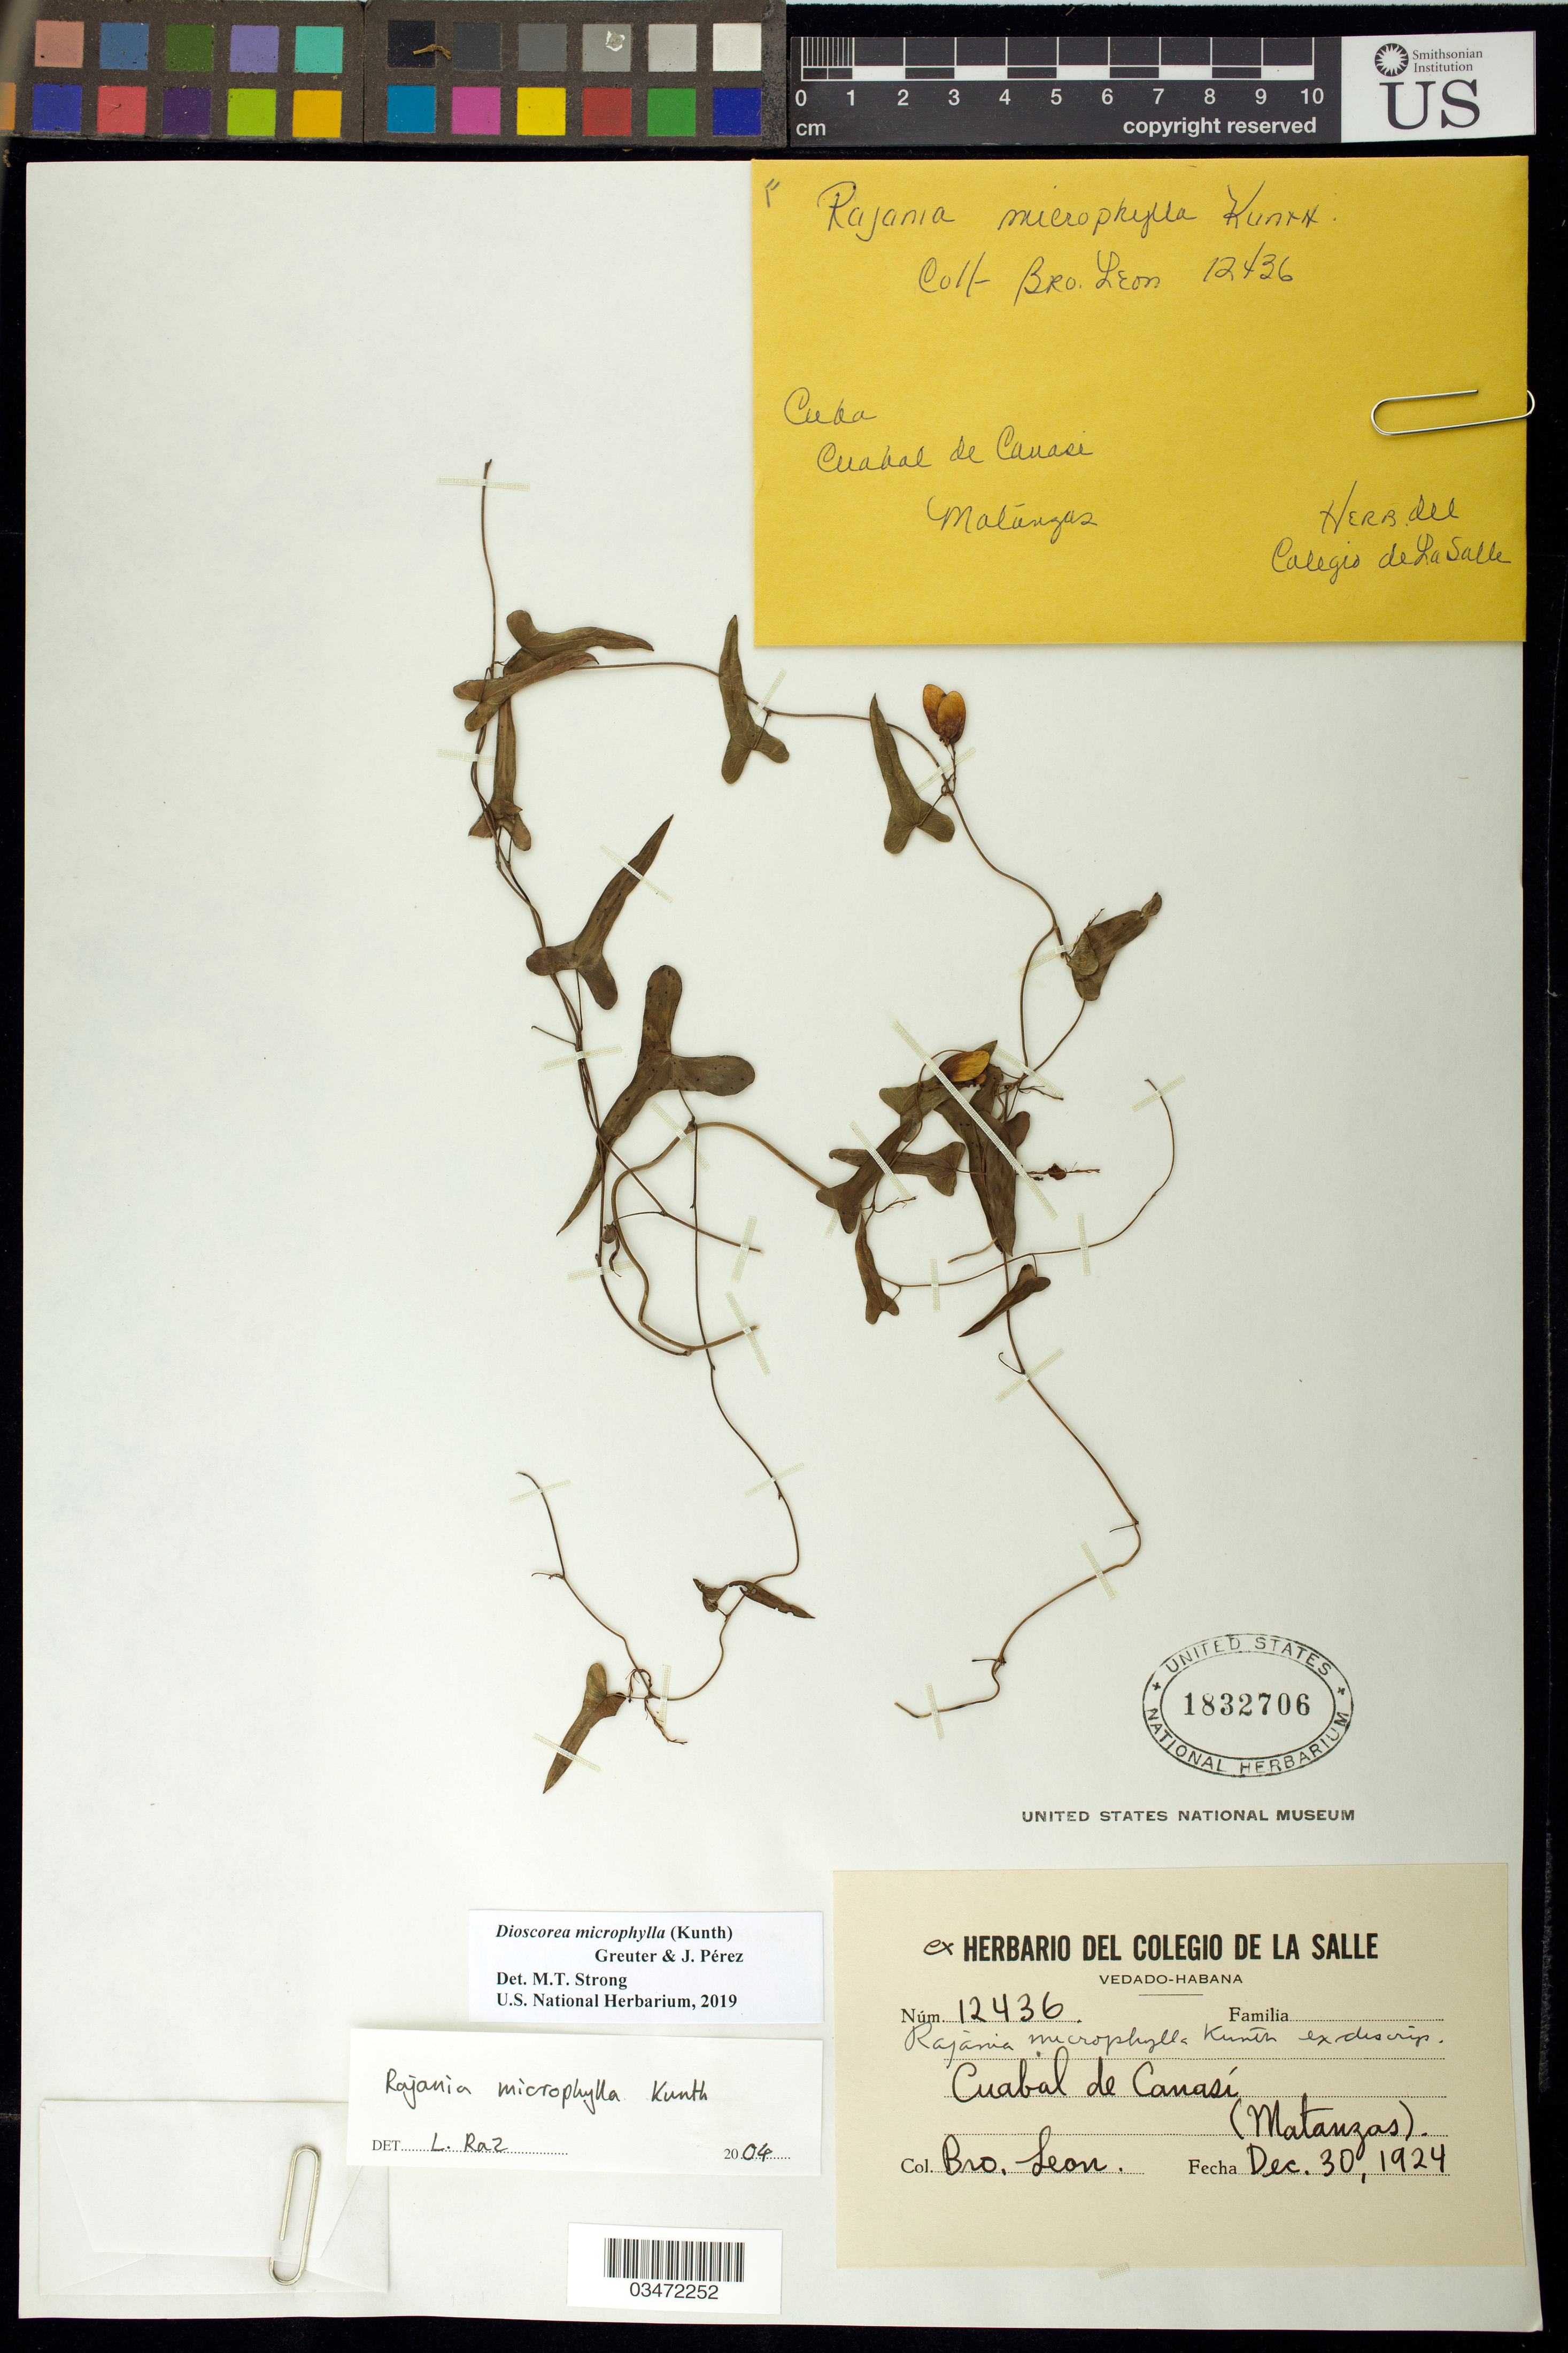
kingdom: Plantae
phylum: Tracheophyta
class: Liliopsida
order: Dioscoreales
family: Dioscoreaceae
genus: Dioscorea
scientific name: Dioscorea microphylla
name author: (Kunth) Greuter & J. Perez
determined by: Strong, M. T., (US), Smithsonian Institution - National Museum of Natural History (UNITED STATES)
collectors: Bro. León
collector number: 12436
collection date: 1924-12-30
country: Cuba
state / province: Matanzas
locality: Cuabal de Canasí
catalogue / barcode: US 1832706